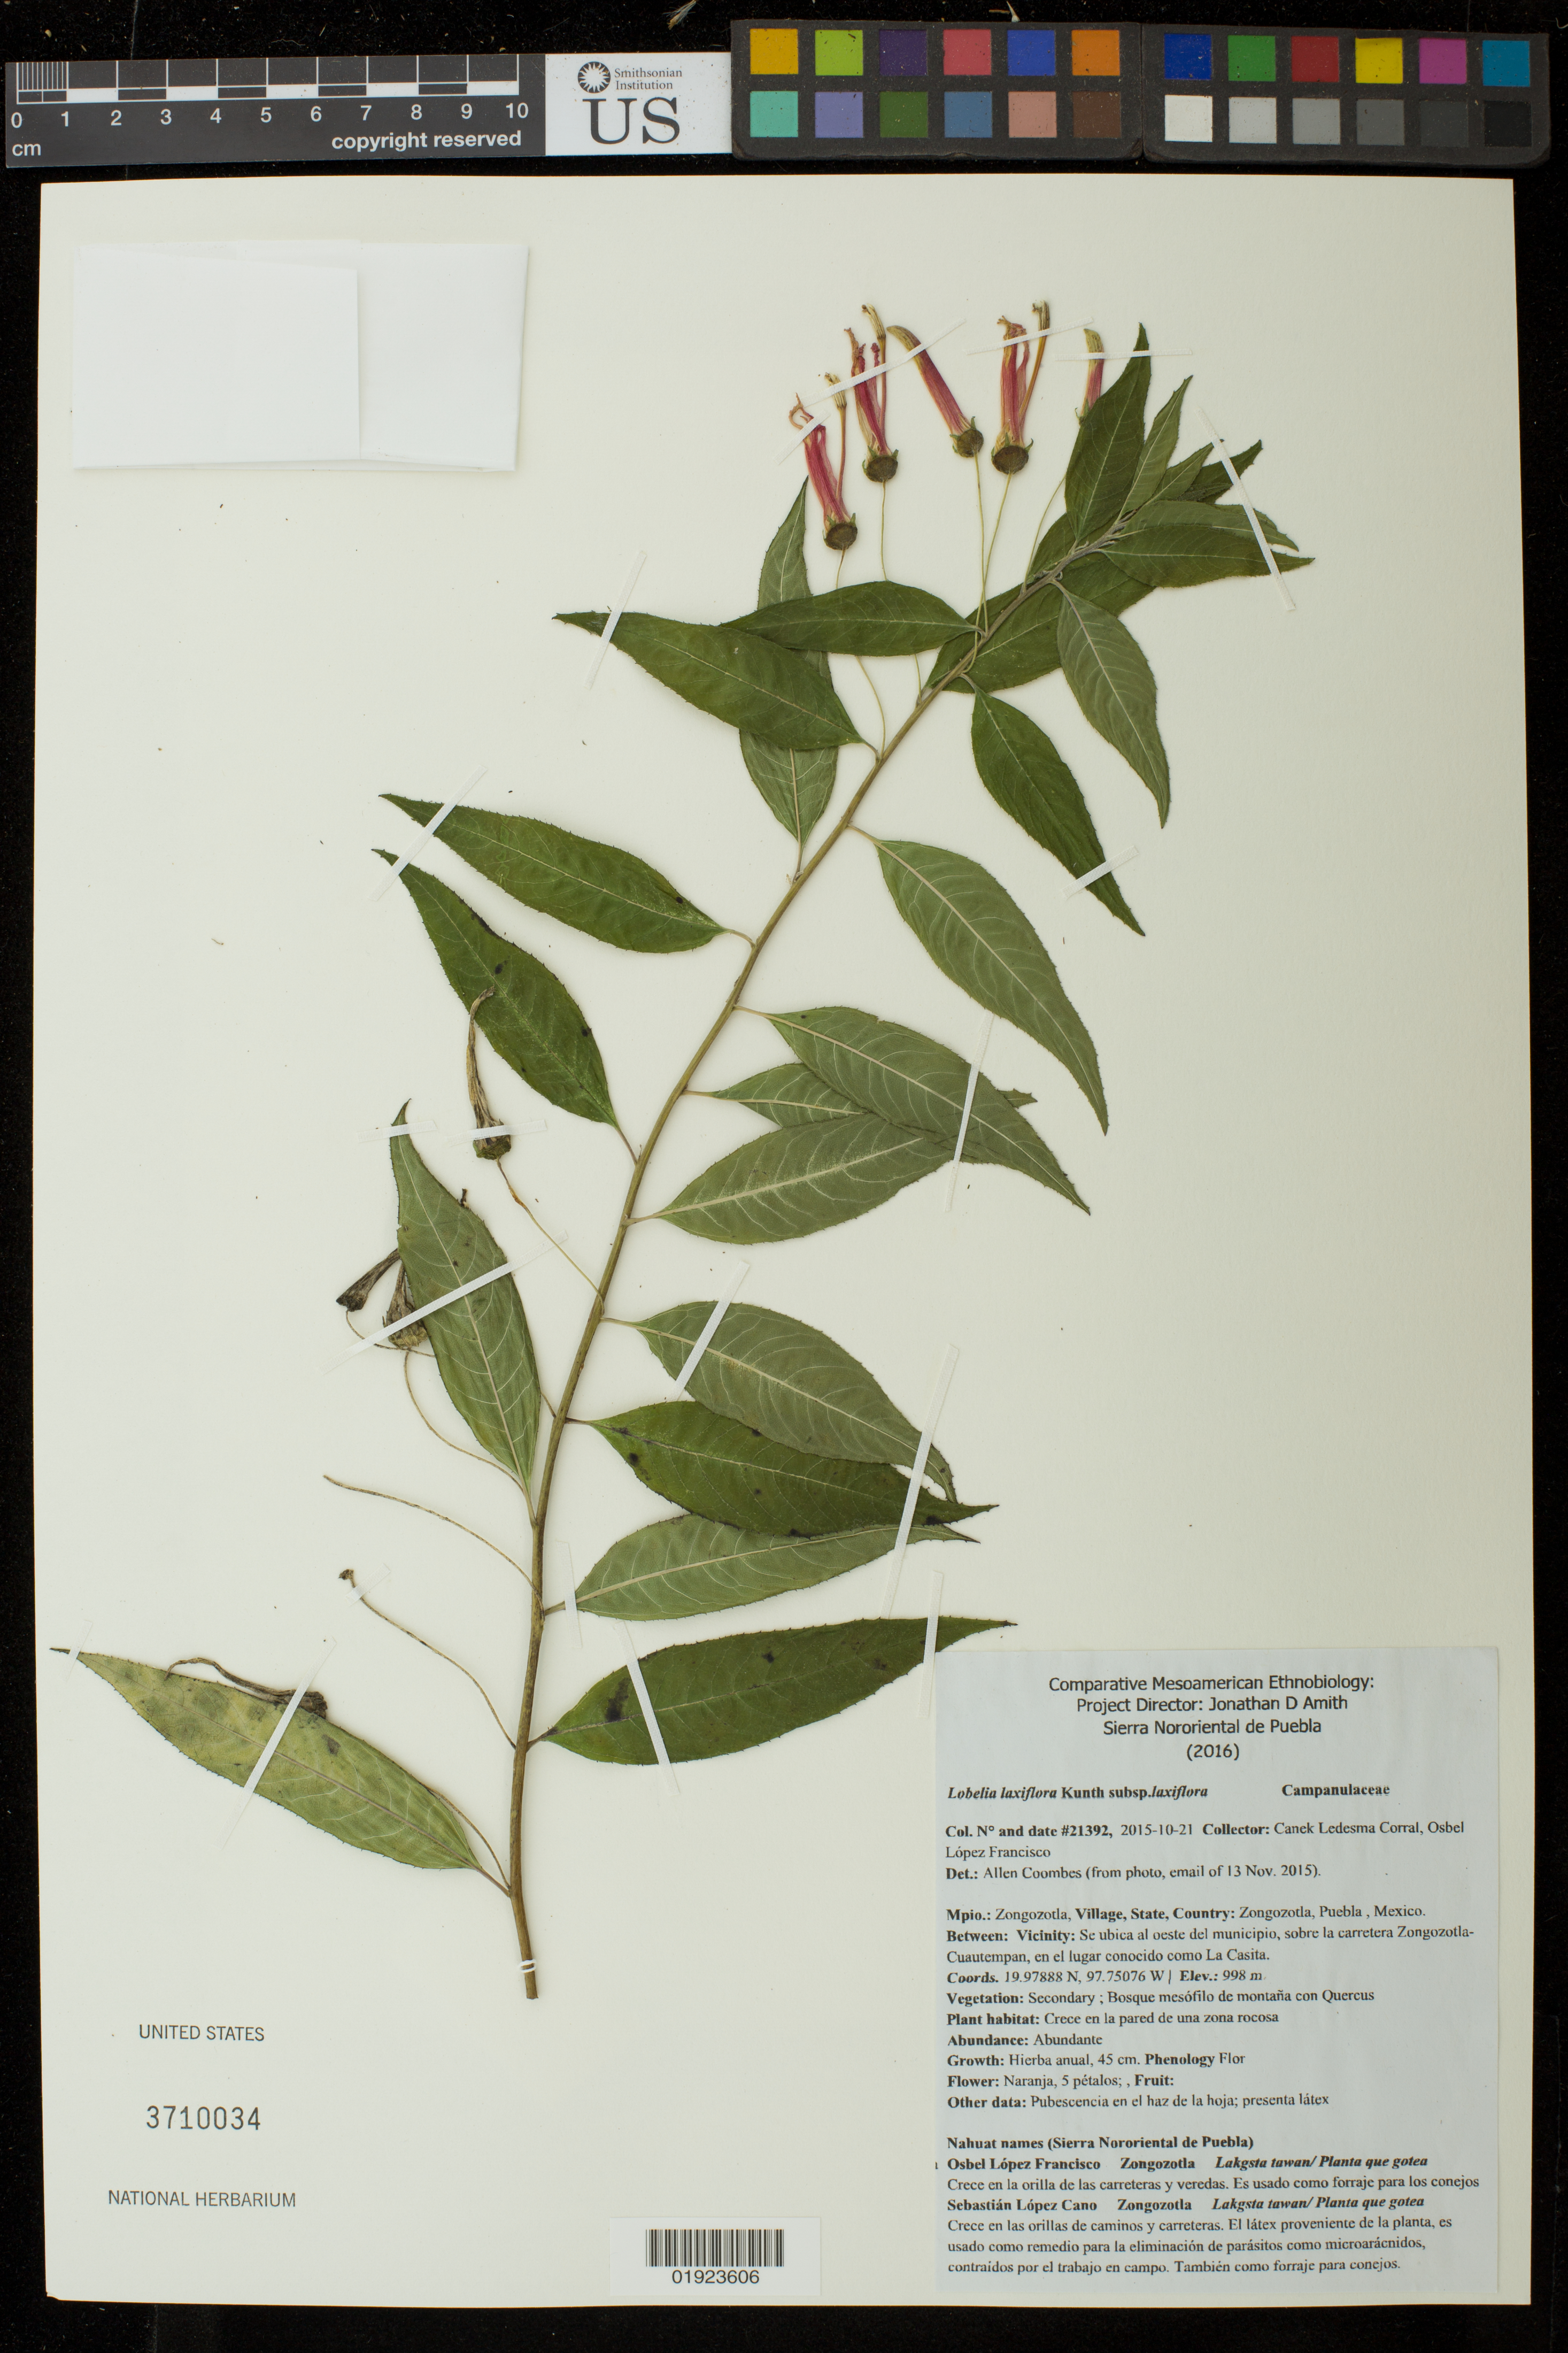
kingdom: Plantae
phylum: Tracheophyta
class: Magnoliopsida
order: Asterales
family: Campanulaceae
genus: Lobelia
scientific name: Lobelia laxiflora subsp. laxiflora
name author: Kunth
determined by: Coombes, Allen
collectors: Canek Ledesma C. & O. Francisco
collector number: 21392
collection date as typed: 2015-10-21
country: Mexico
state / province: Puebla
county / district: Zongozotla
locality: se ubica al oeste del municipio, sobre la carretera Zongozotla-Cuautempan, en el lugar conocido como La Casita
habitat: Secondary; bosque mesofilo de montana con Quercus, crece en la pared de una zona rocosa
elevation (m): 998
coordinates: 19.97888 N, 97.75076 W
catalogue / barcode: US 3710034